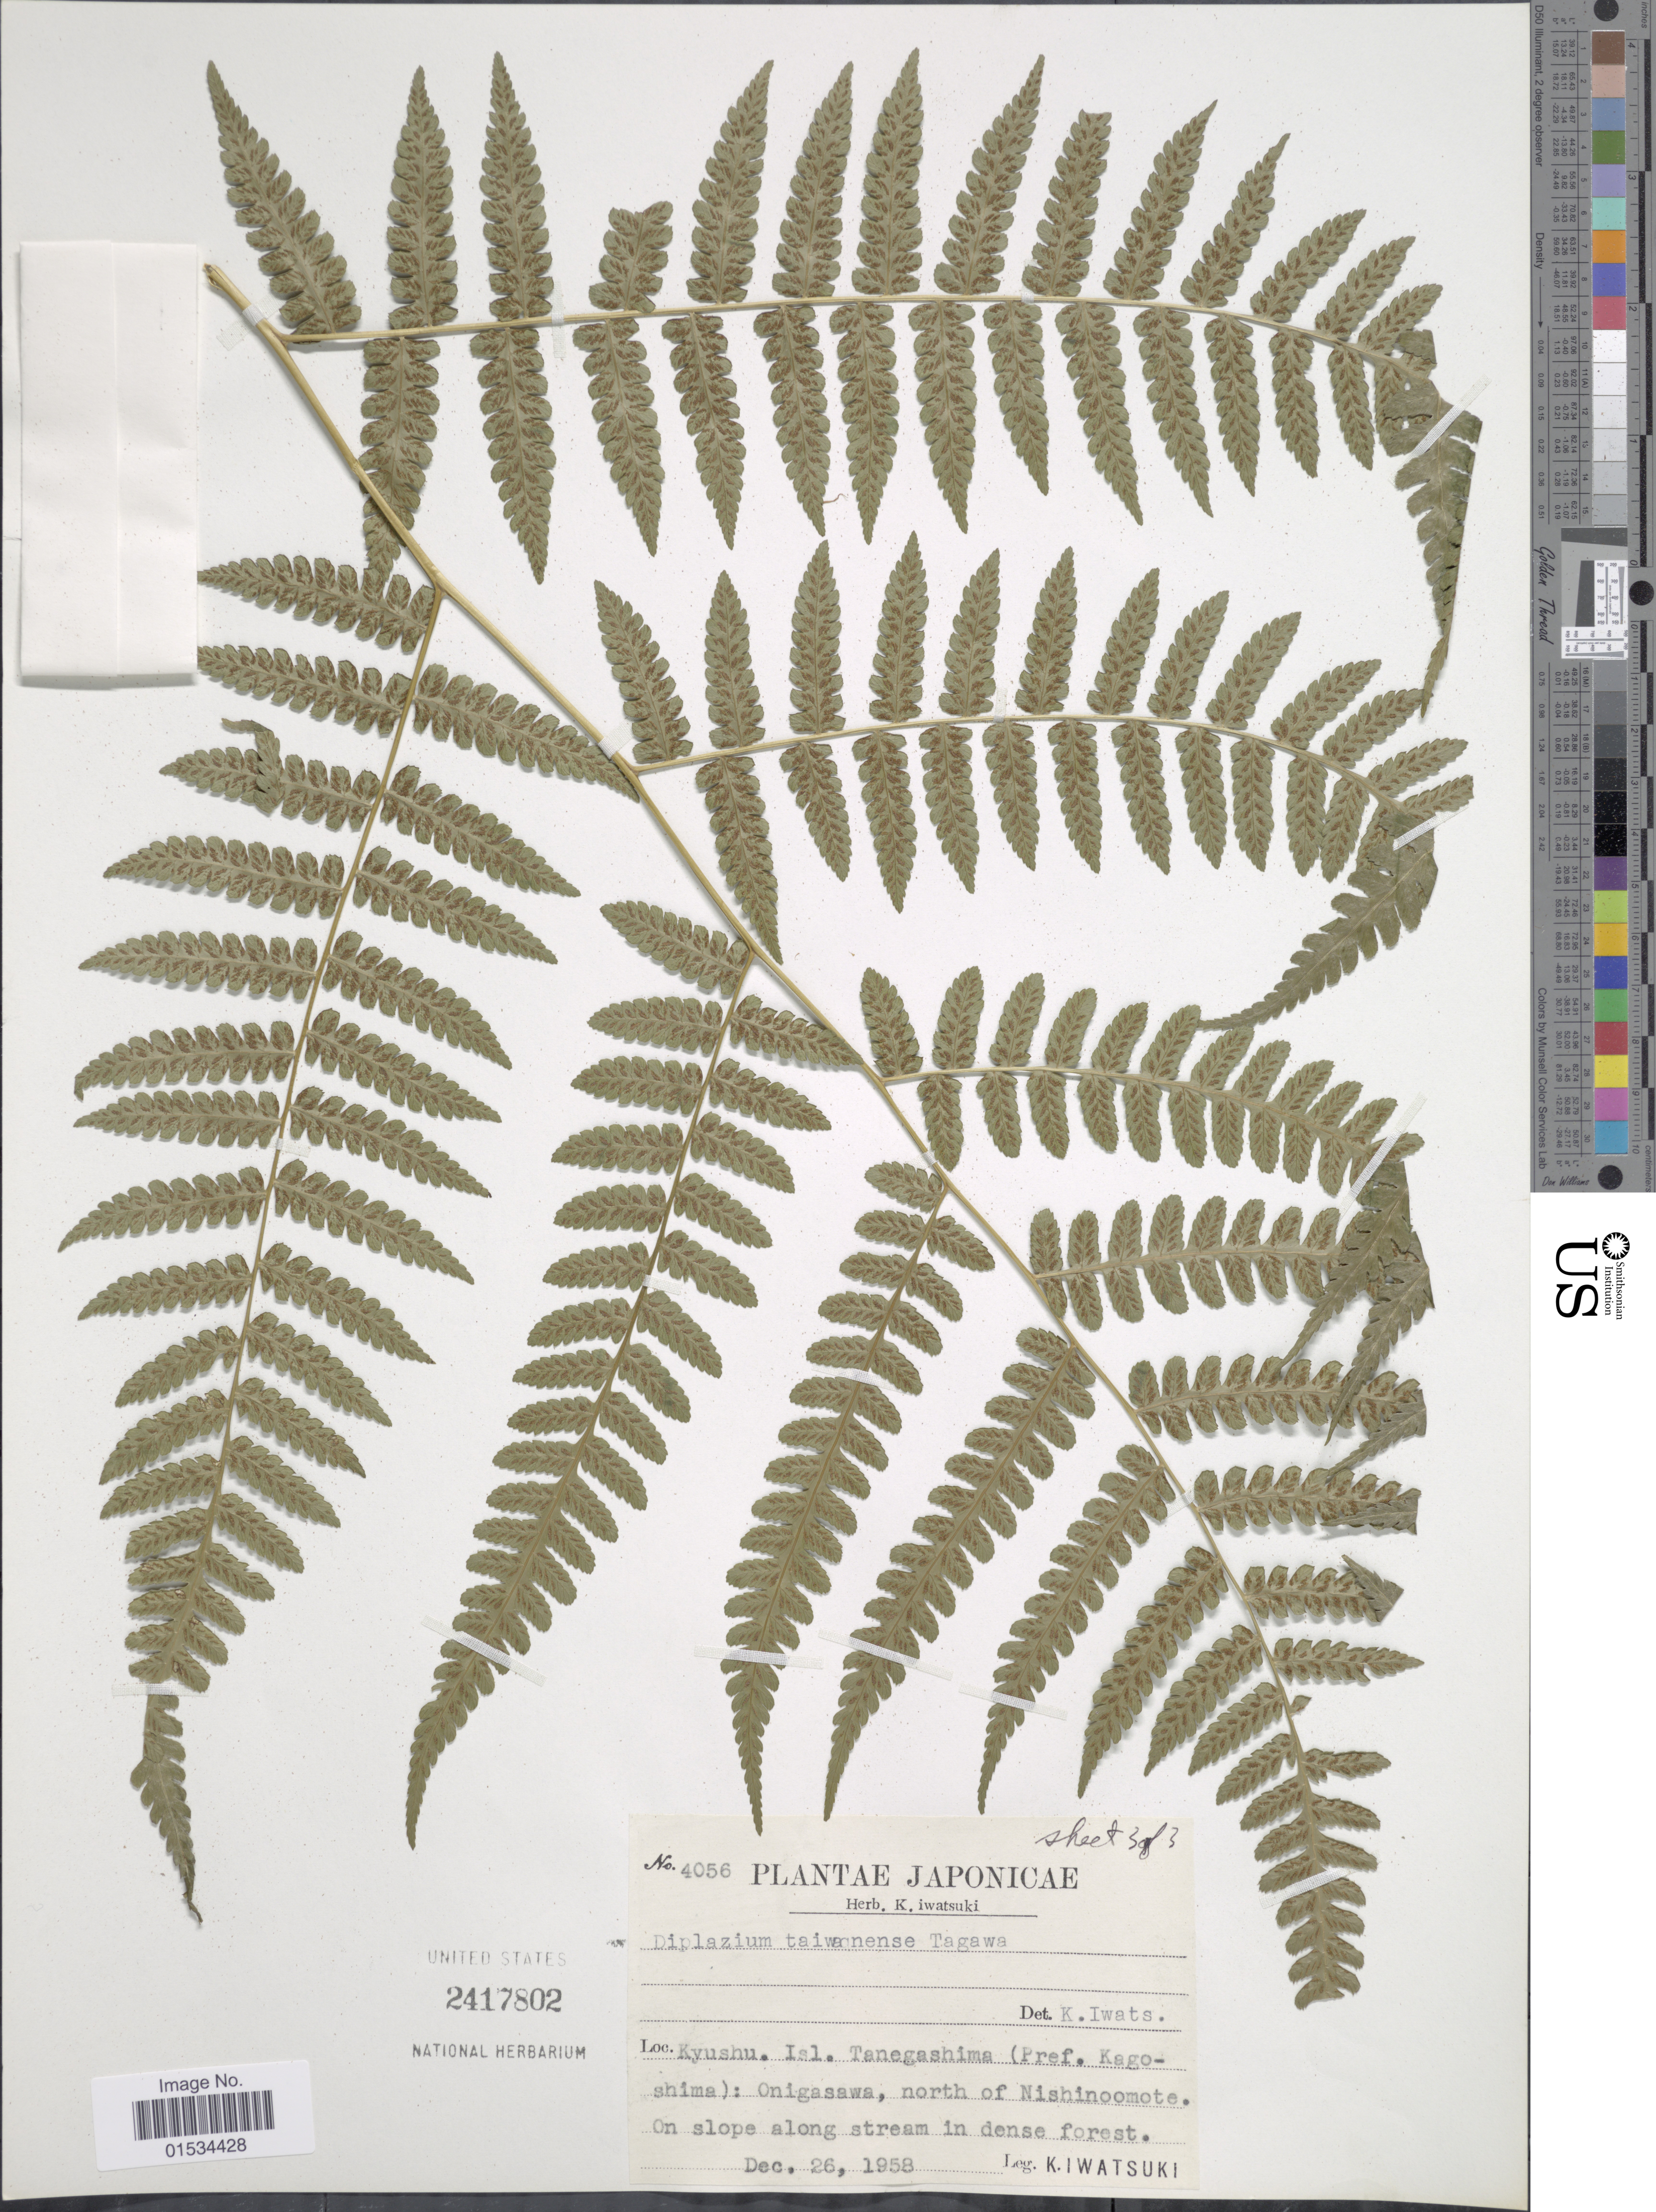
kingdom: Plantae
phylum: Tracheophyta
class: Polypodiopsida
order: Polypodiales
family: Athyriaceae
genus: Diplazium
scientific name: Diplazium taiwanense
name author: Tagawa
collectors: K. Iwatsuki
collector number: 4056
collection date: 1958-12-26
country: Japan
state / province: Kagosima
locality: Kyushu. Isl. Tanegashima, Onigasawa, north of Nishinoomote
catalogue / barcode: US 2417802